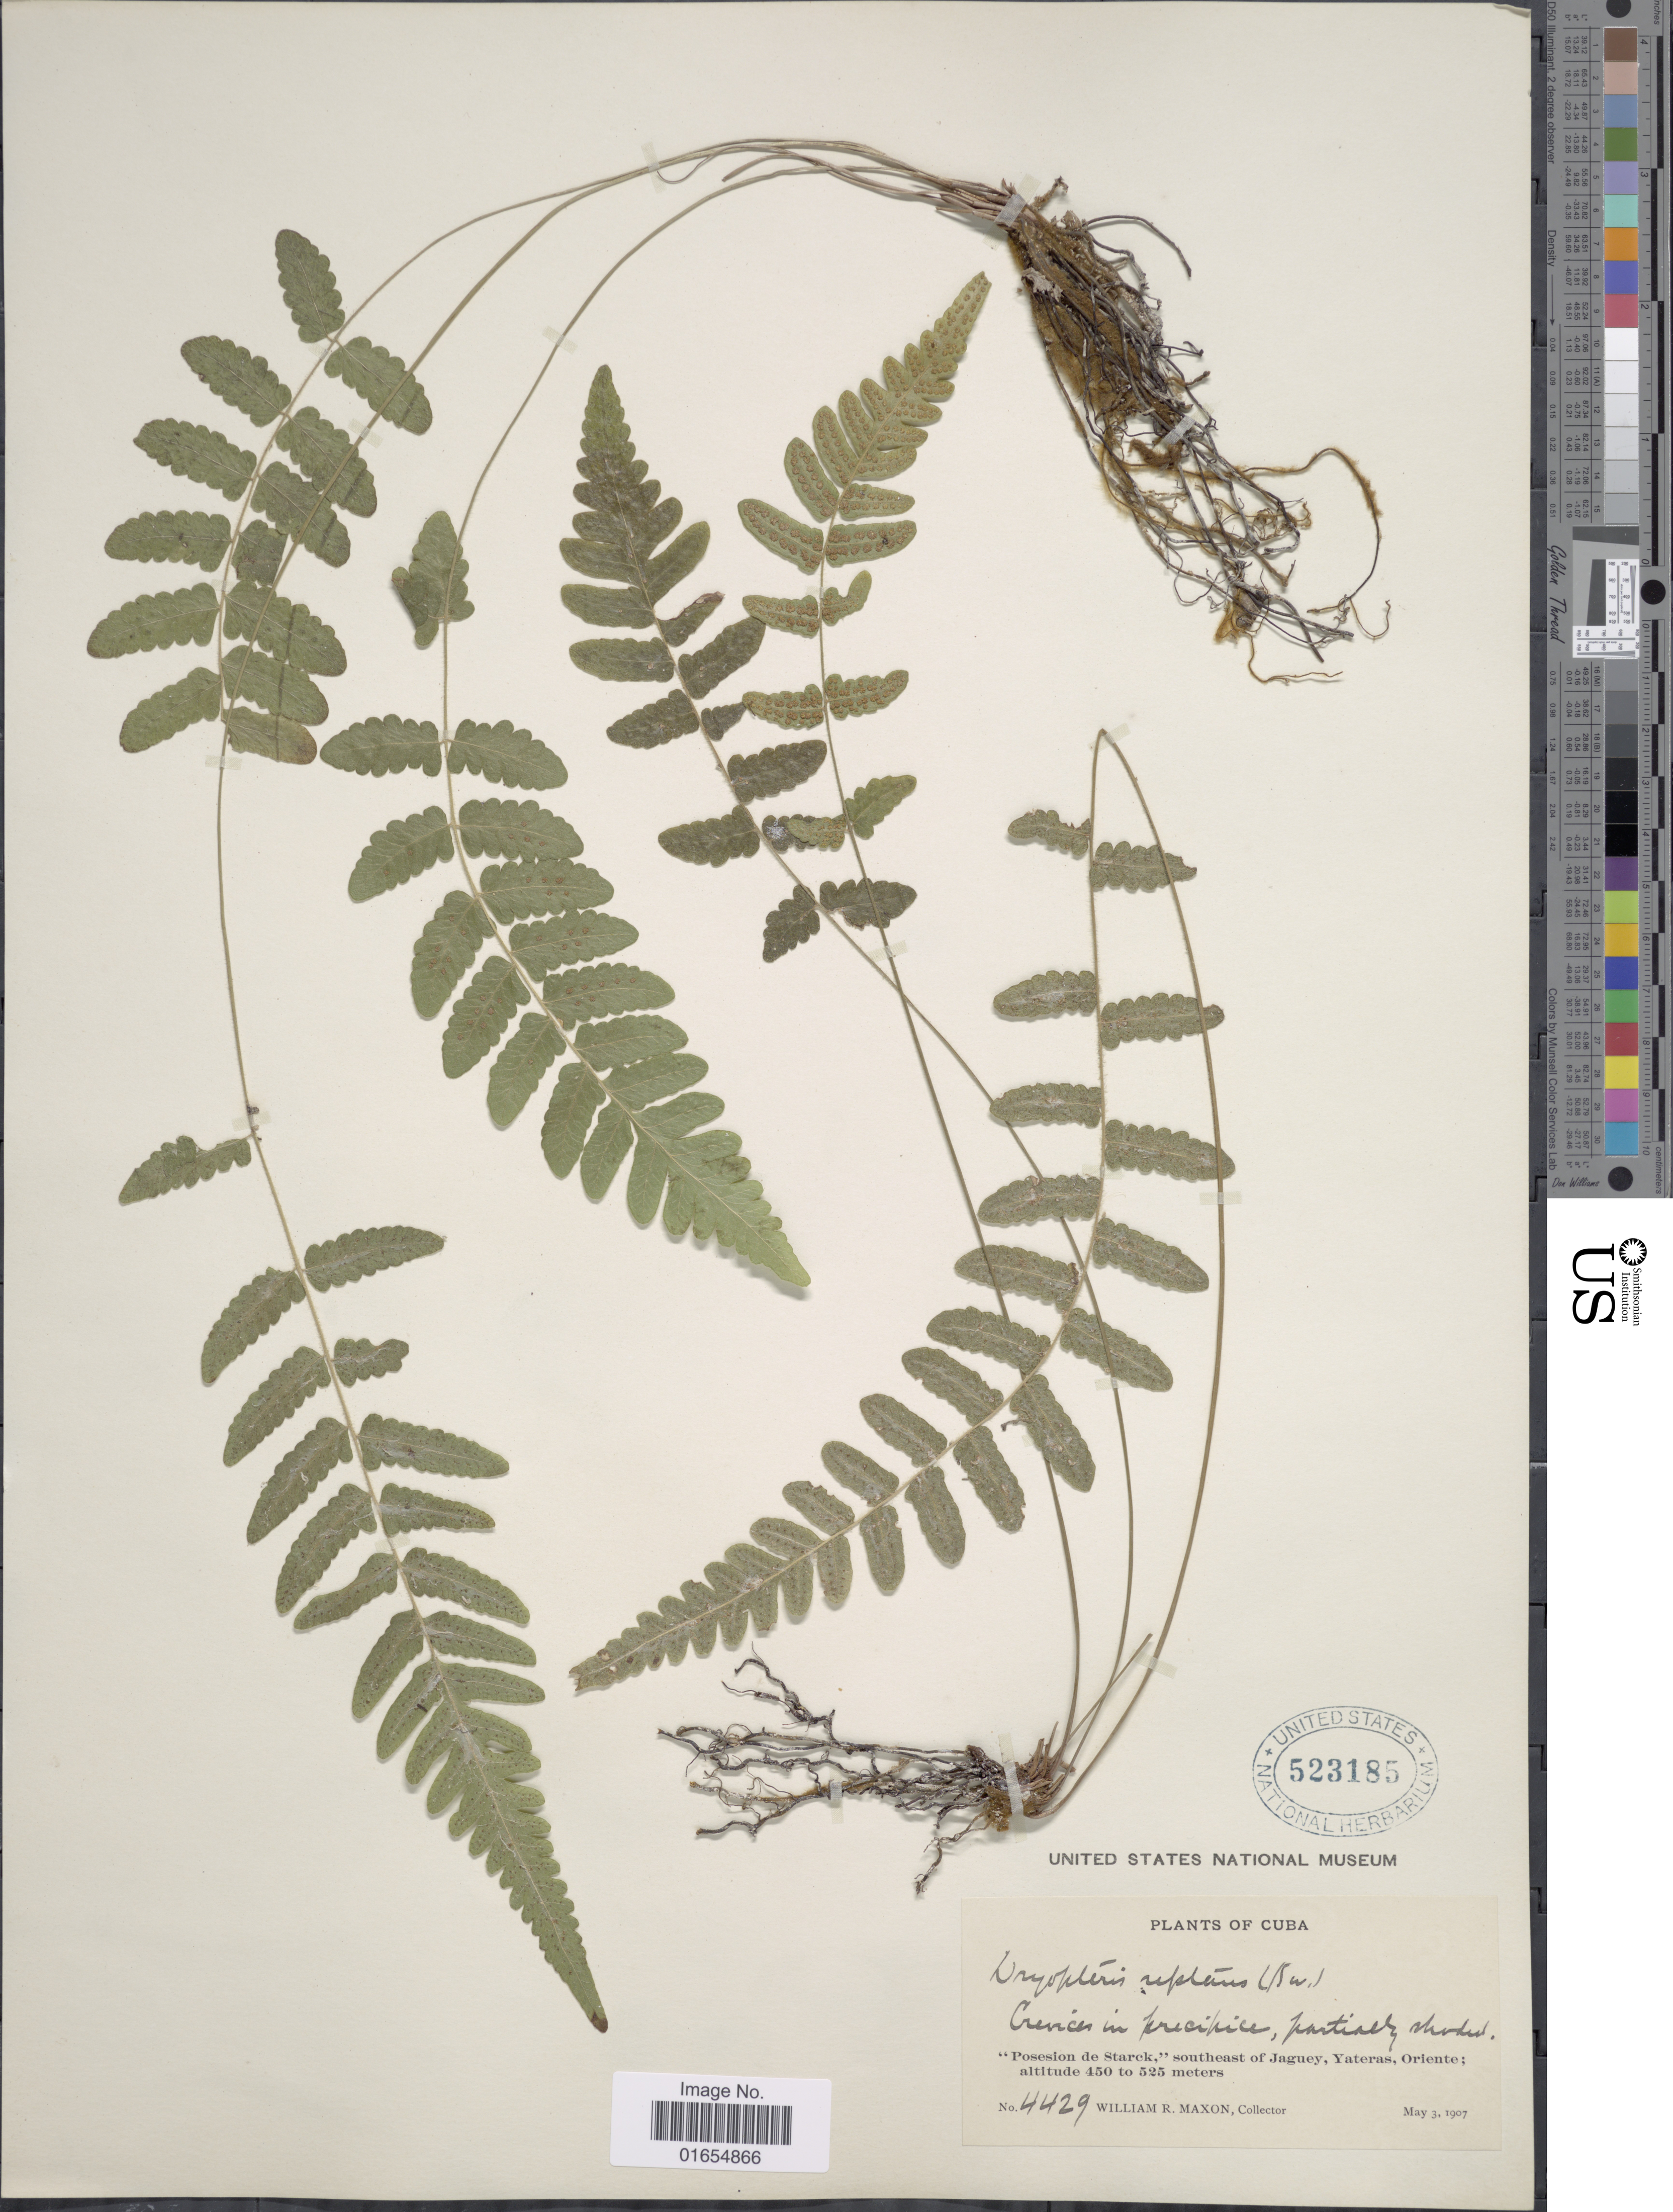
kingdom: Plantae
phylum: Tracheophyta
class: Polypodiopsida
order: Polypodiales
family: Thelypteridaceae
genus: Goniopteris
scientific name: Goniopteris reptans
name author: (J.F. Gmel.) C. Presl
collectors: W. R. Maxon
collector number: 4429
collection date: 1907-05-03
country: Cuba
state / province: Oriente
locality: Posesion de Starck,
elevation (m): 450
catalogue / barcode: US 523185